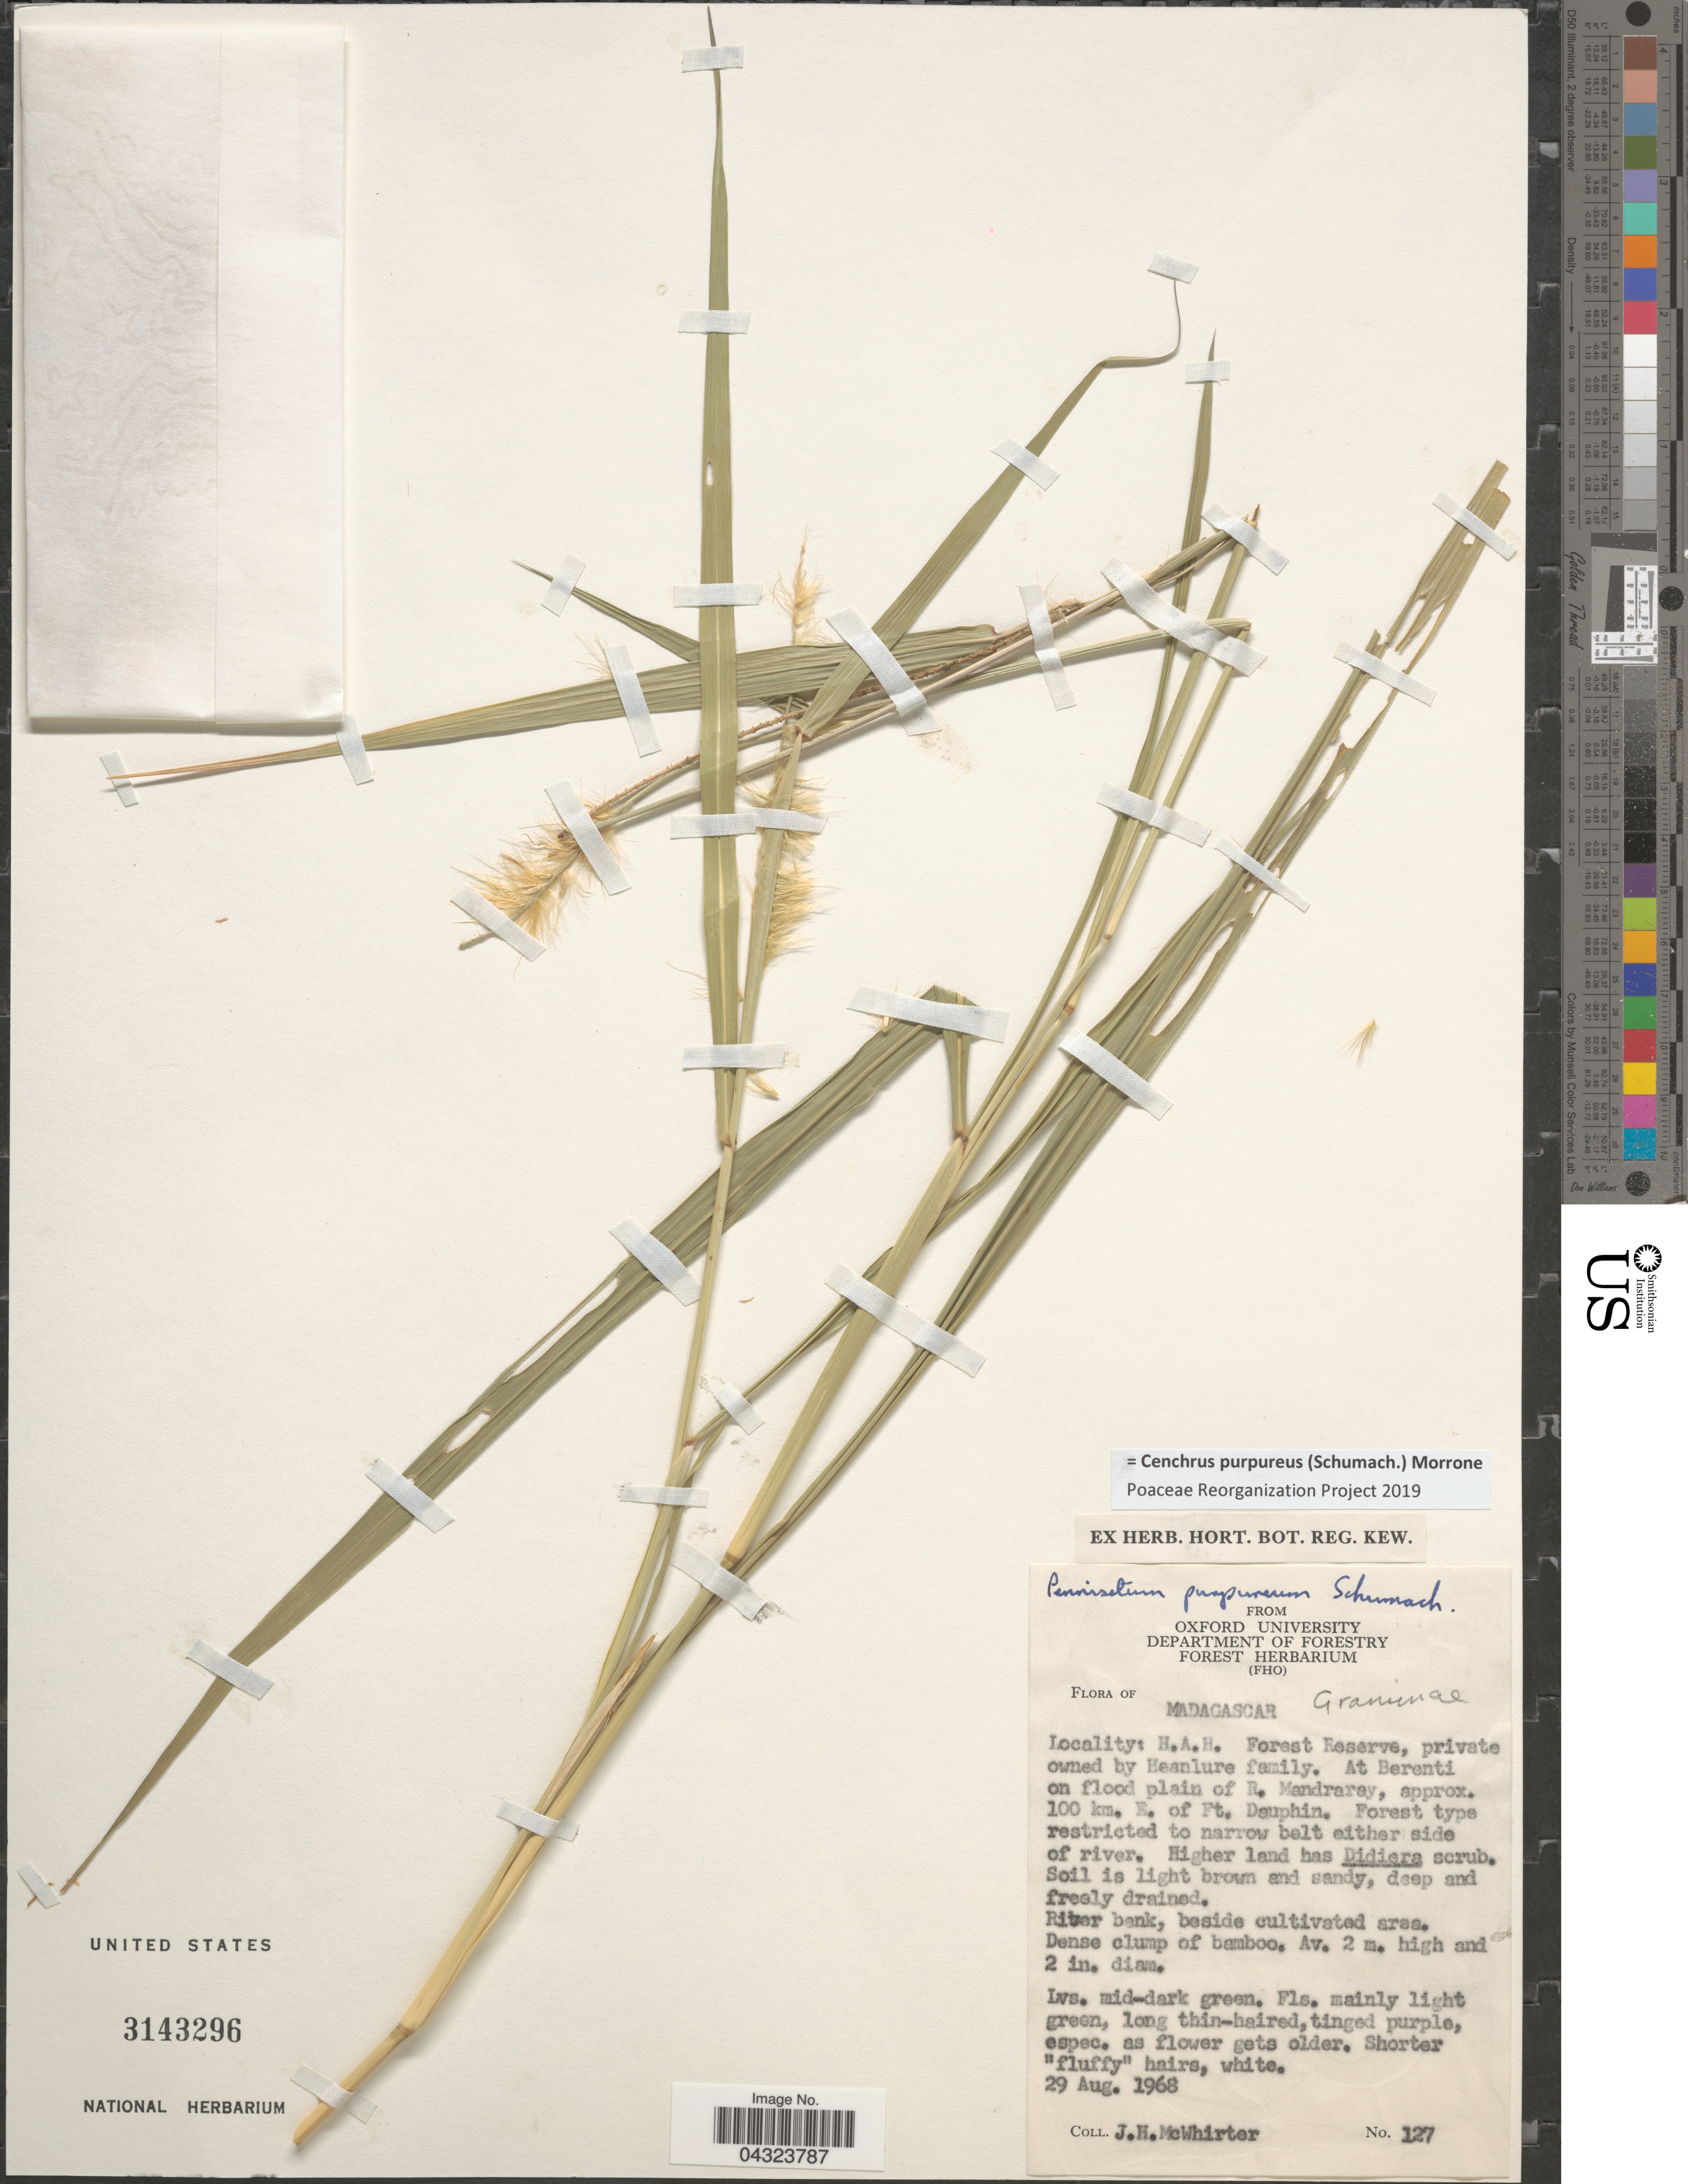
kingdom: Plantae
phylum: Tracheophyta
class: Liliopsida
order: Poales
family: Poaceae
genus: Cenchrus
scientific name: Cenchrus purpureus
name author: (Schumach.) Morrone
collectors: J. McWhirter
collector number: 127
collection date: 1968-08-29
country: Madagascar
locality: H.A.H. Forest Reserve, private owned by Heanlure family. At Berenti on flood plain of R. Mandraray, approx. 100 km. E. of Ft. Dauphin.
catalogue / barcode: US 3143296